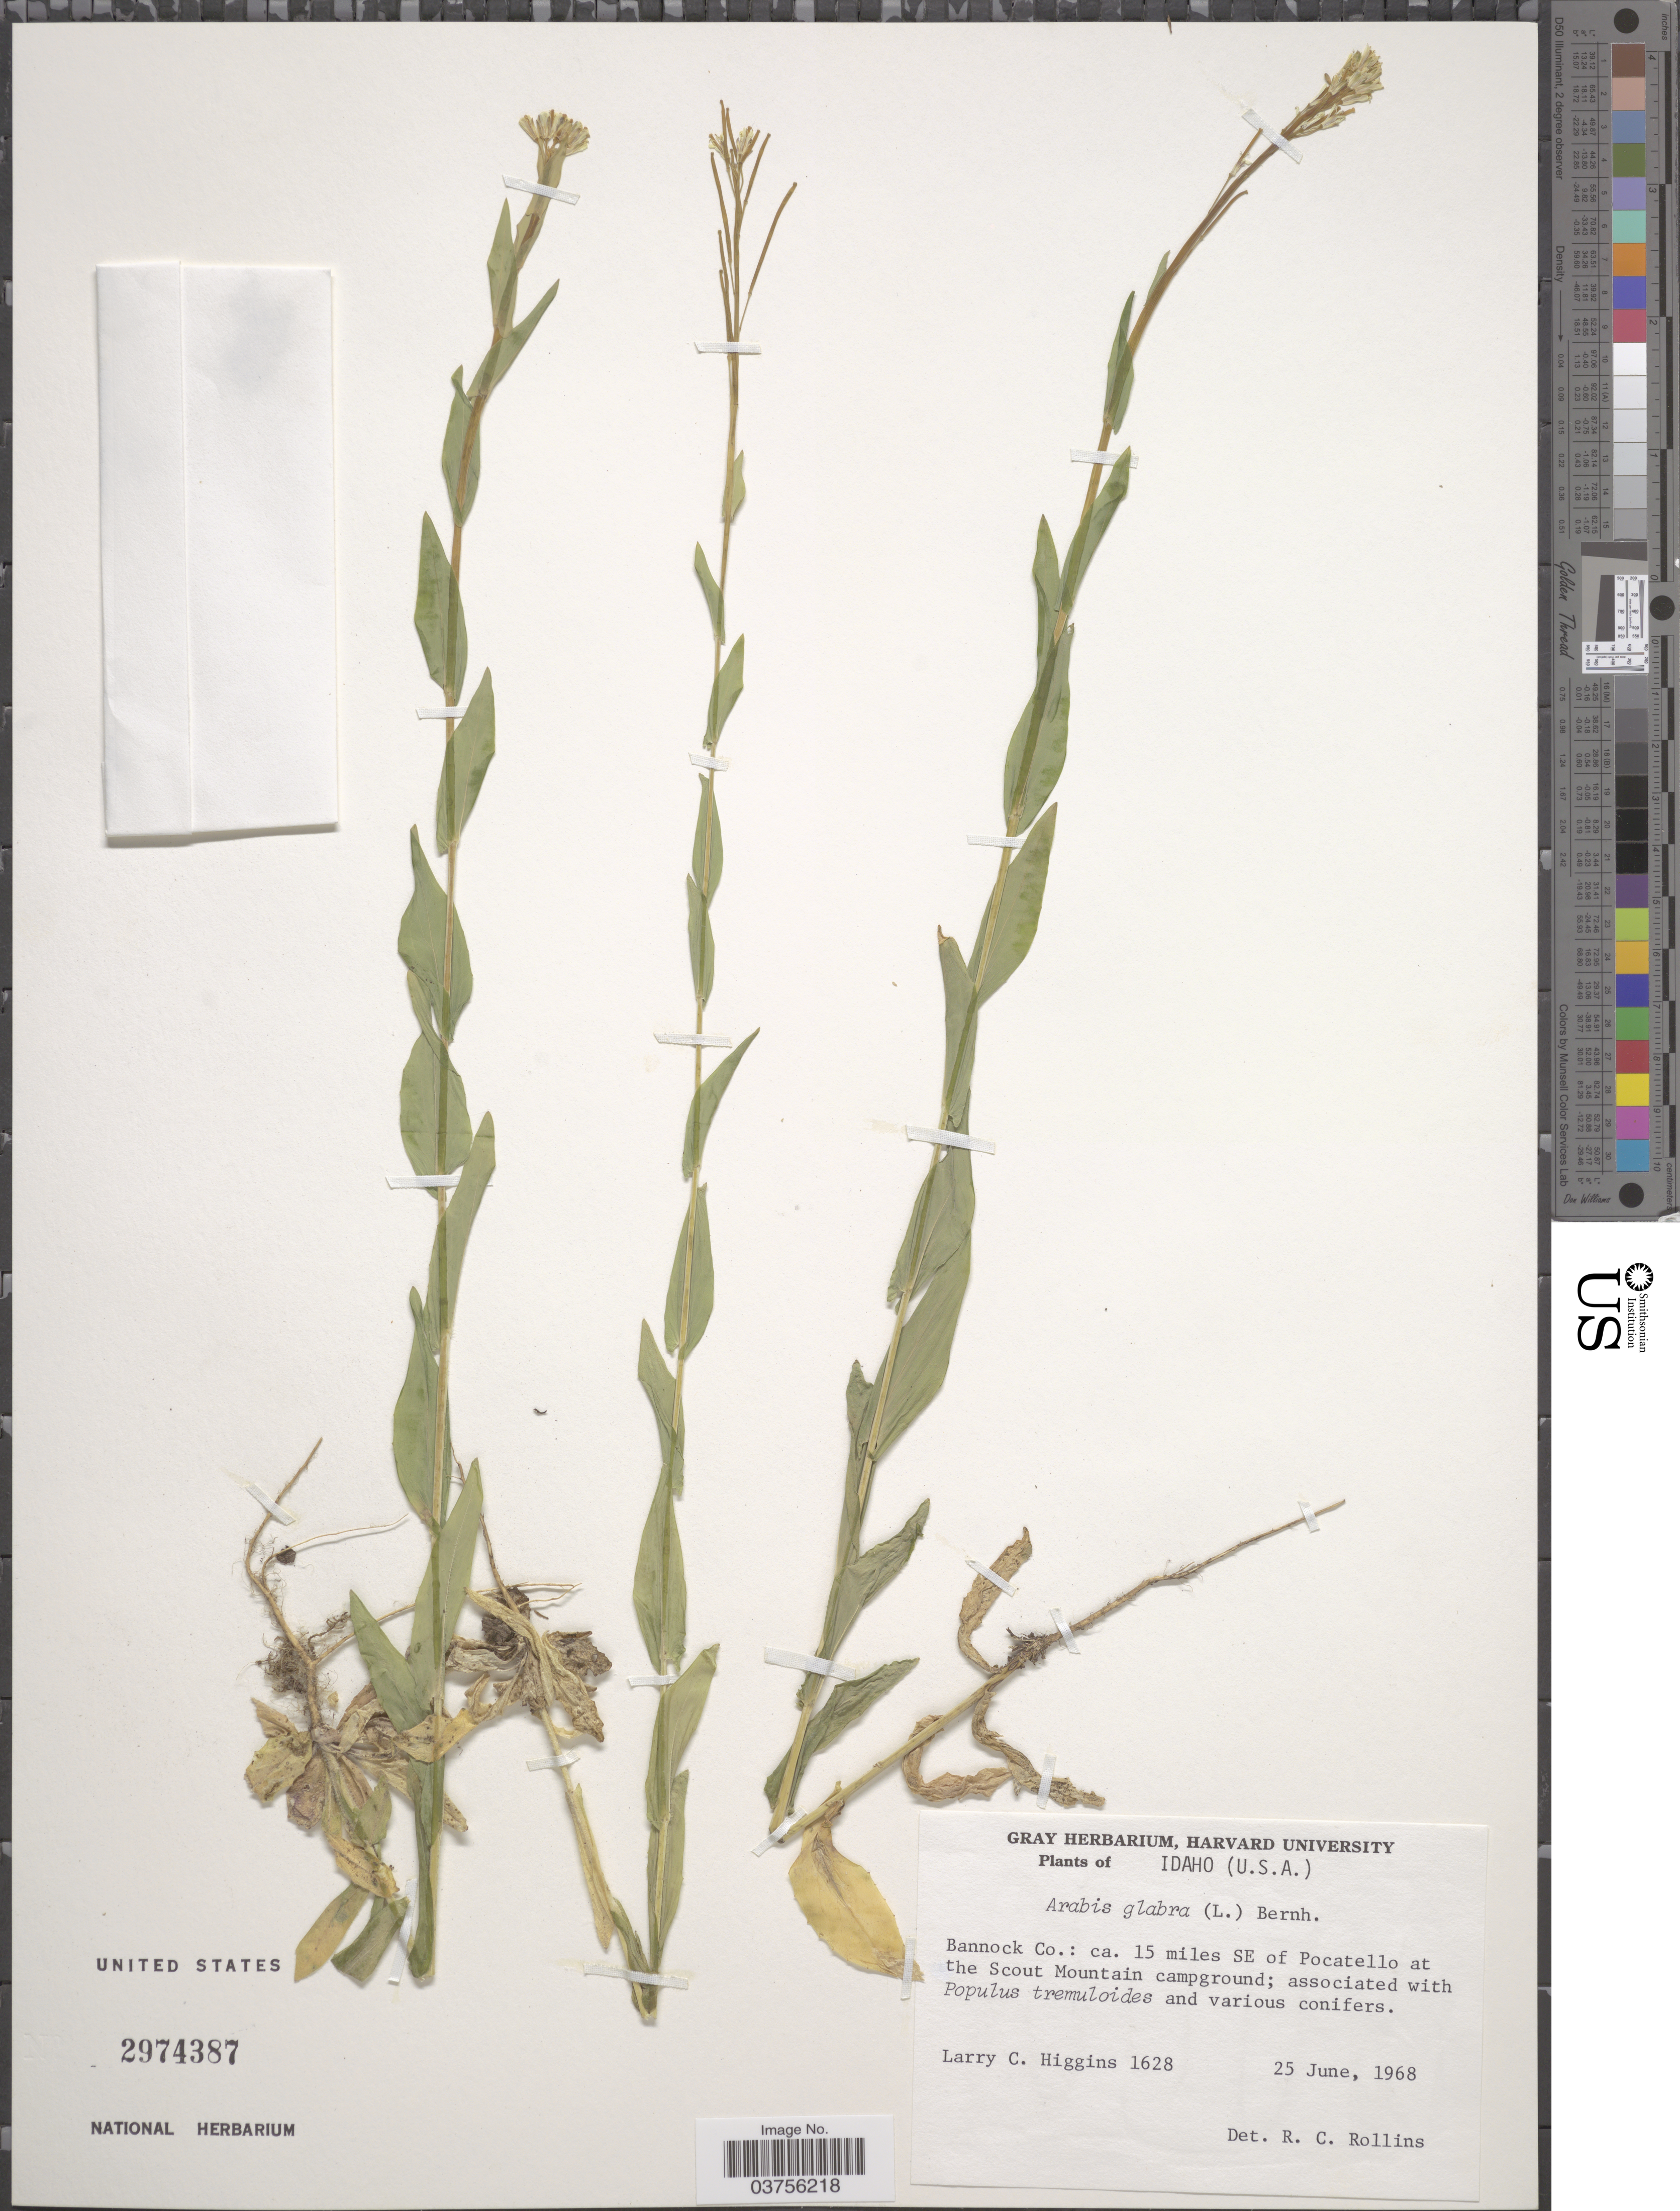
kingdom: Plantae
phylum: Tracheophyta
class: Magnoliopsida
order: Brassicales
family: Brassicaceae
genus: Turritis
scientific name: Turritis glabra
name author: L.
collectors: L. Higgins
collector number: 1628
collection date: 1968-06-25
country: United States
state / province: Idaho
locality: Bannock Co.: ca. 15 miles SE of Pocatello at the Scout Mountain campground.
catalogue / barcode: US 2974387